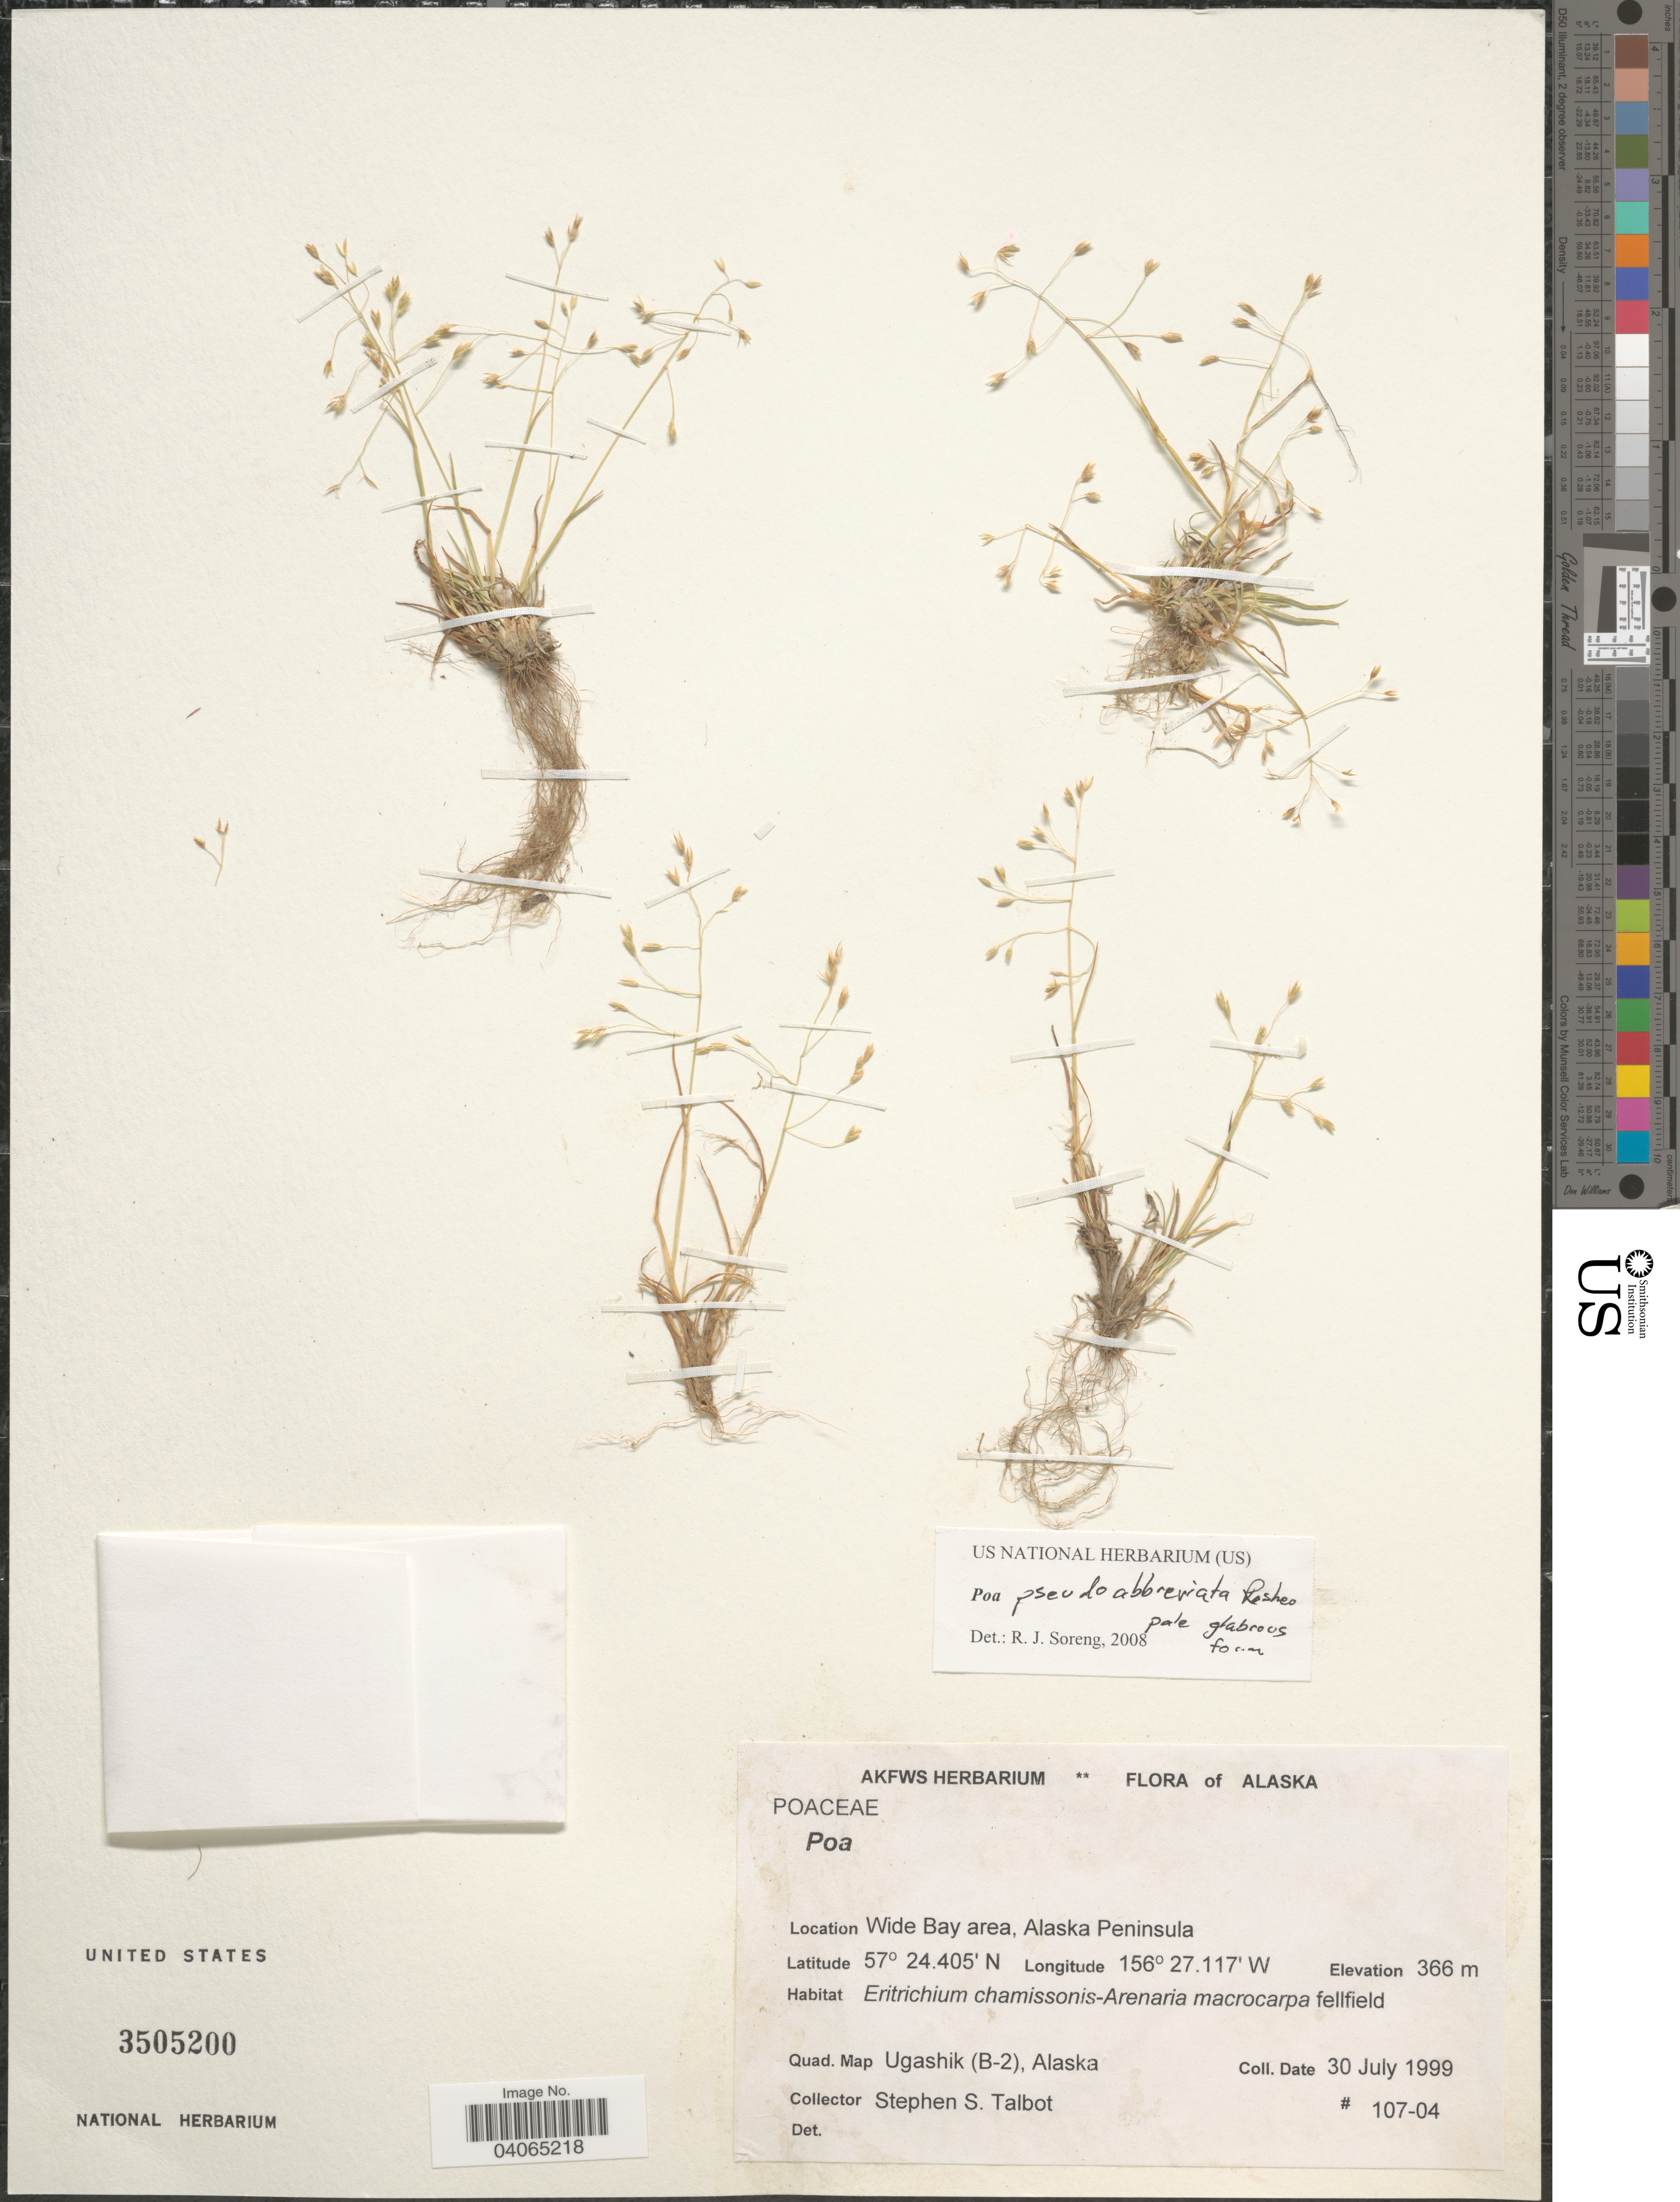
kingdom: Plantae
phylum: Tracheophyta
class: Liliopsida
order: Poales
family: Poaceae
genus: Poa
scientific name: Poa pseudoabbreviata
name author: Roshev.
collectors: S. S. Talbot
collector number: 107-04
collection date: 1999-07-30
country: United States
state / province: Alaska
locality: Wide Bay area, Alaska Peninsula. Quad. Map Ugashik (B-2).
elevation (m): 366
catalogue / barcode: US 3505200